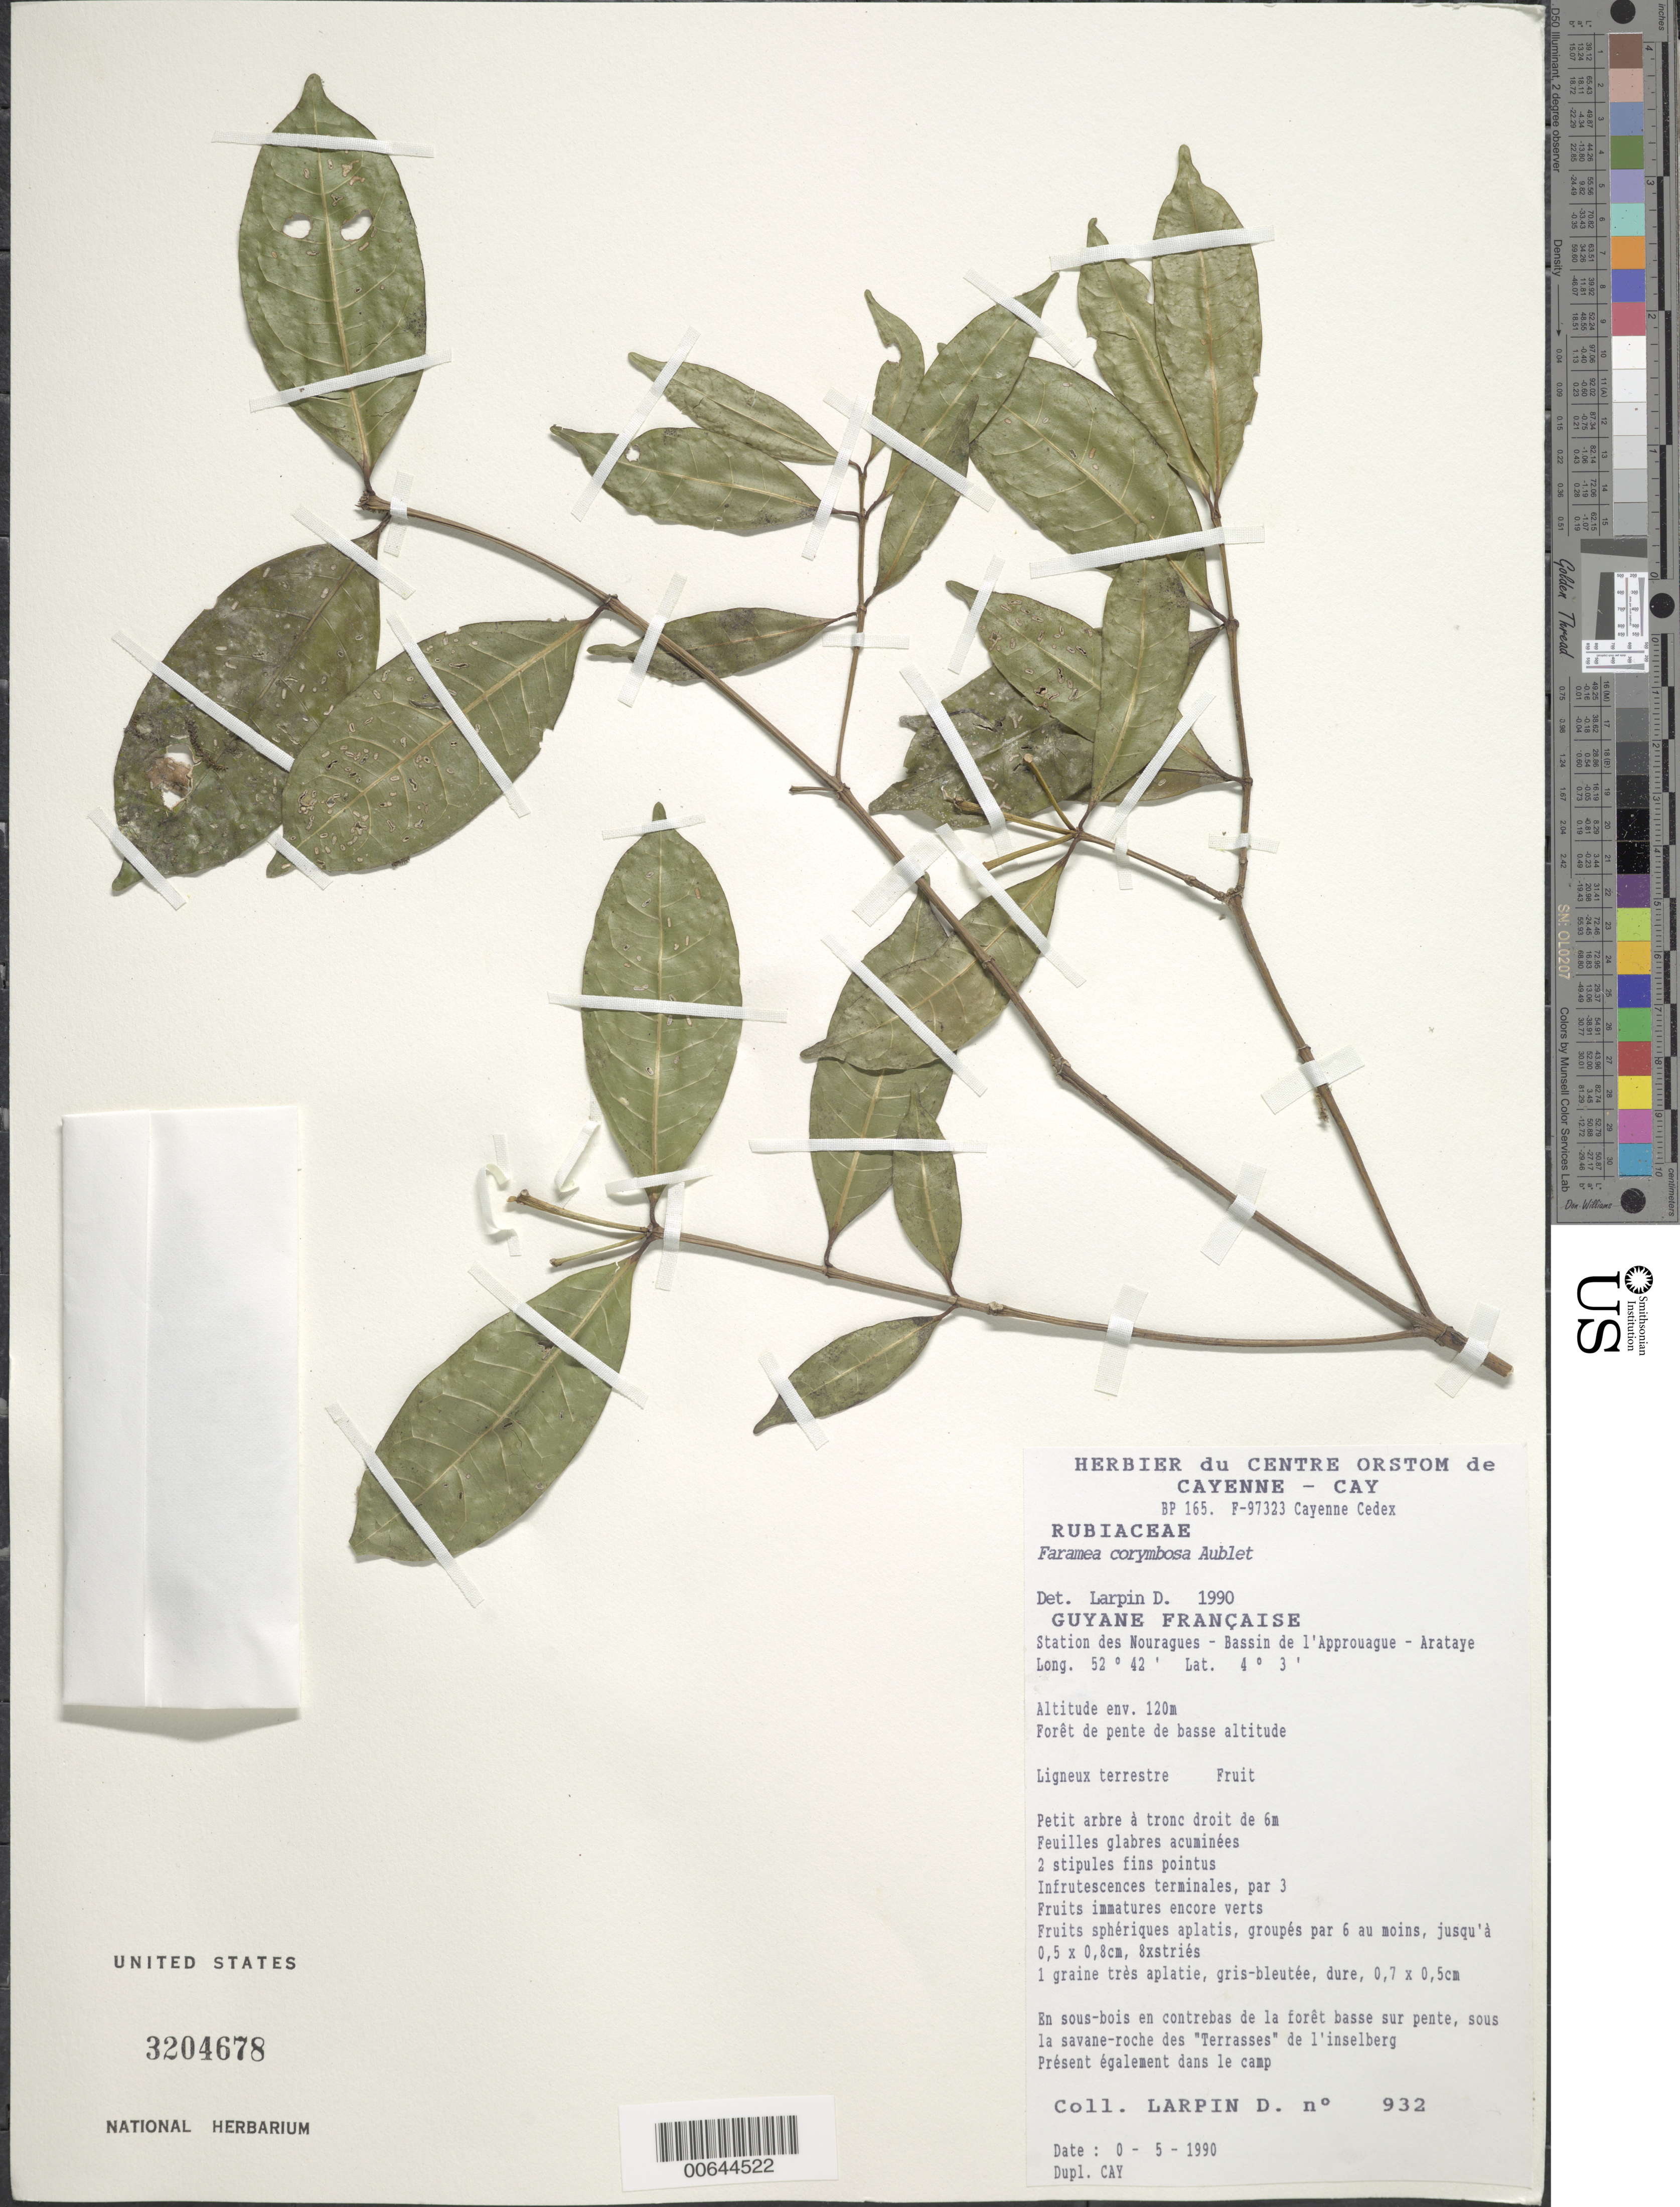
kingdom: Plantae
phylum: Tracheophyta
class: Magnoliopsida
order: Gentianales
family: Rubiaceae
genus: Faramea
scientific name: Faramea corymbosa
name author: Aubl.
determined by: Larpin, D.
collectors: D. Larpin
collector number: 932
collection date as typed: May-90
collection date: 1990-05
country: French Guiana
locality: Station des Nouragues, Bassin de l'Approuague, Arataye; present egalement dans le camp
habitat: Foret de pente de basse altitude. En sous-bois en contrebase de la foret basse sur pente, sous la savane-roche des "Terrasses" de l'inselberg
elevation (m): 120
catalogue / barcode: US 3204678